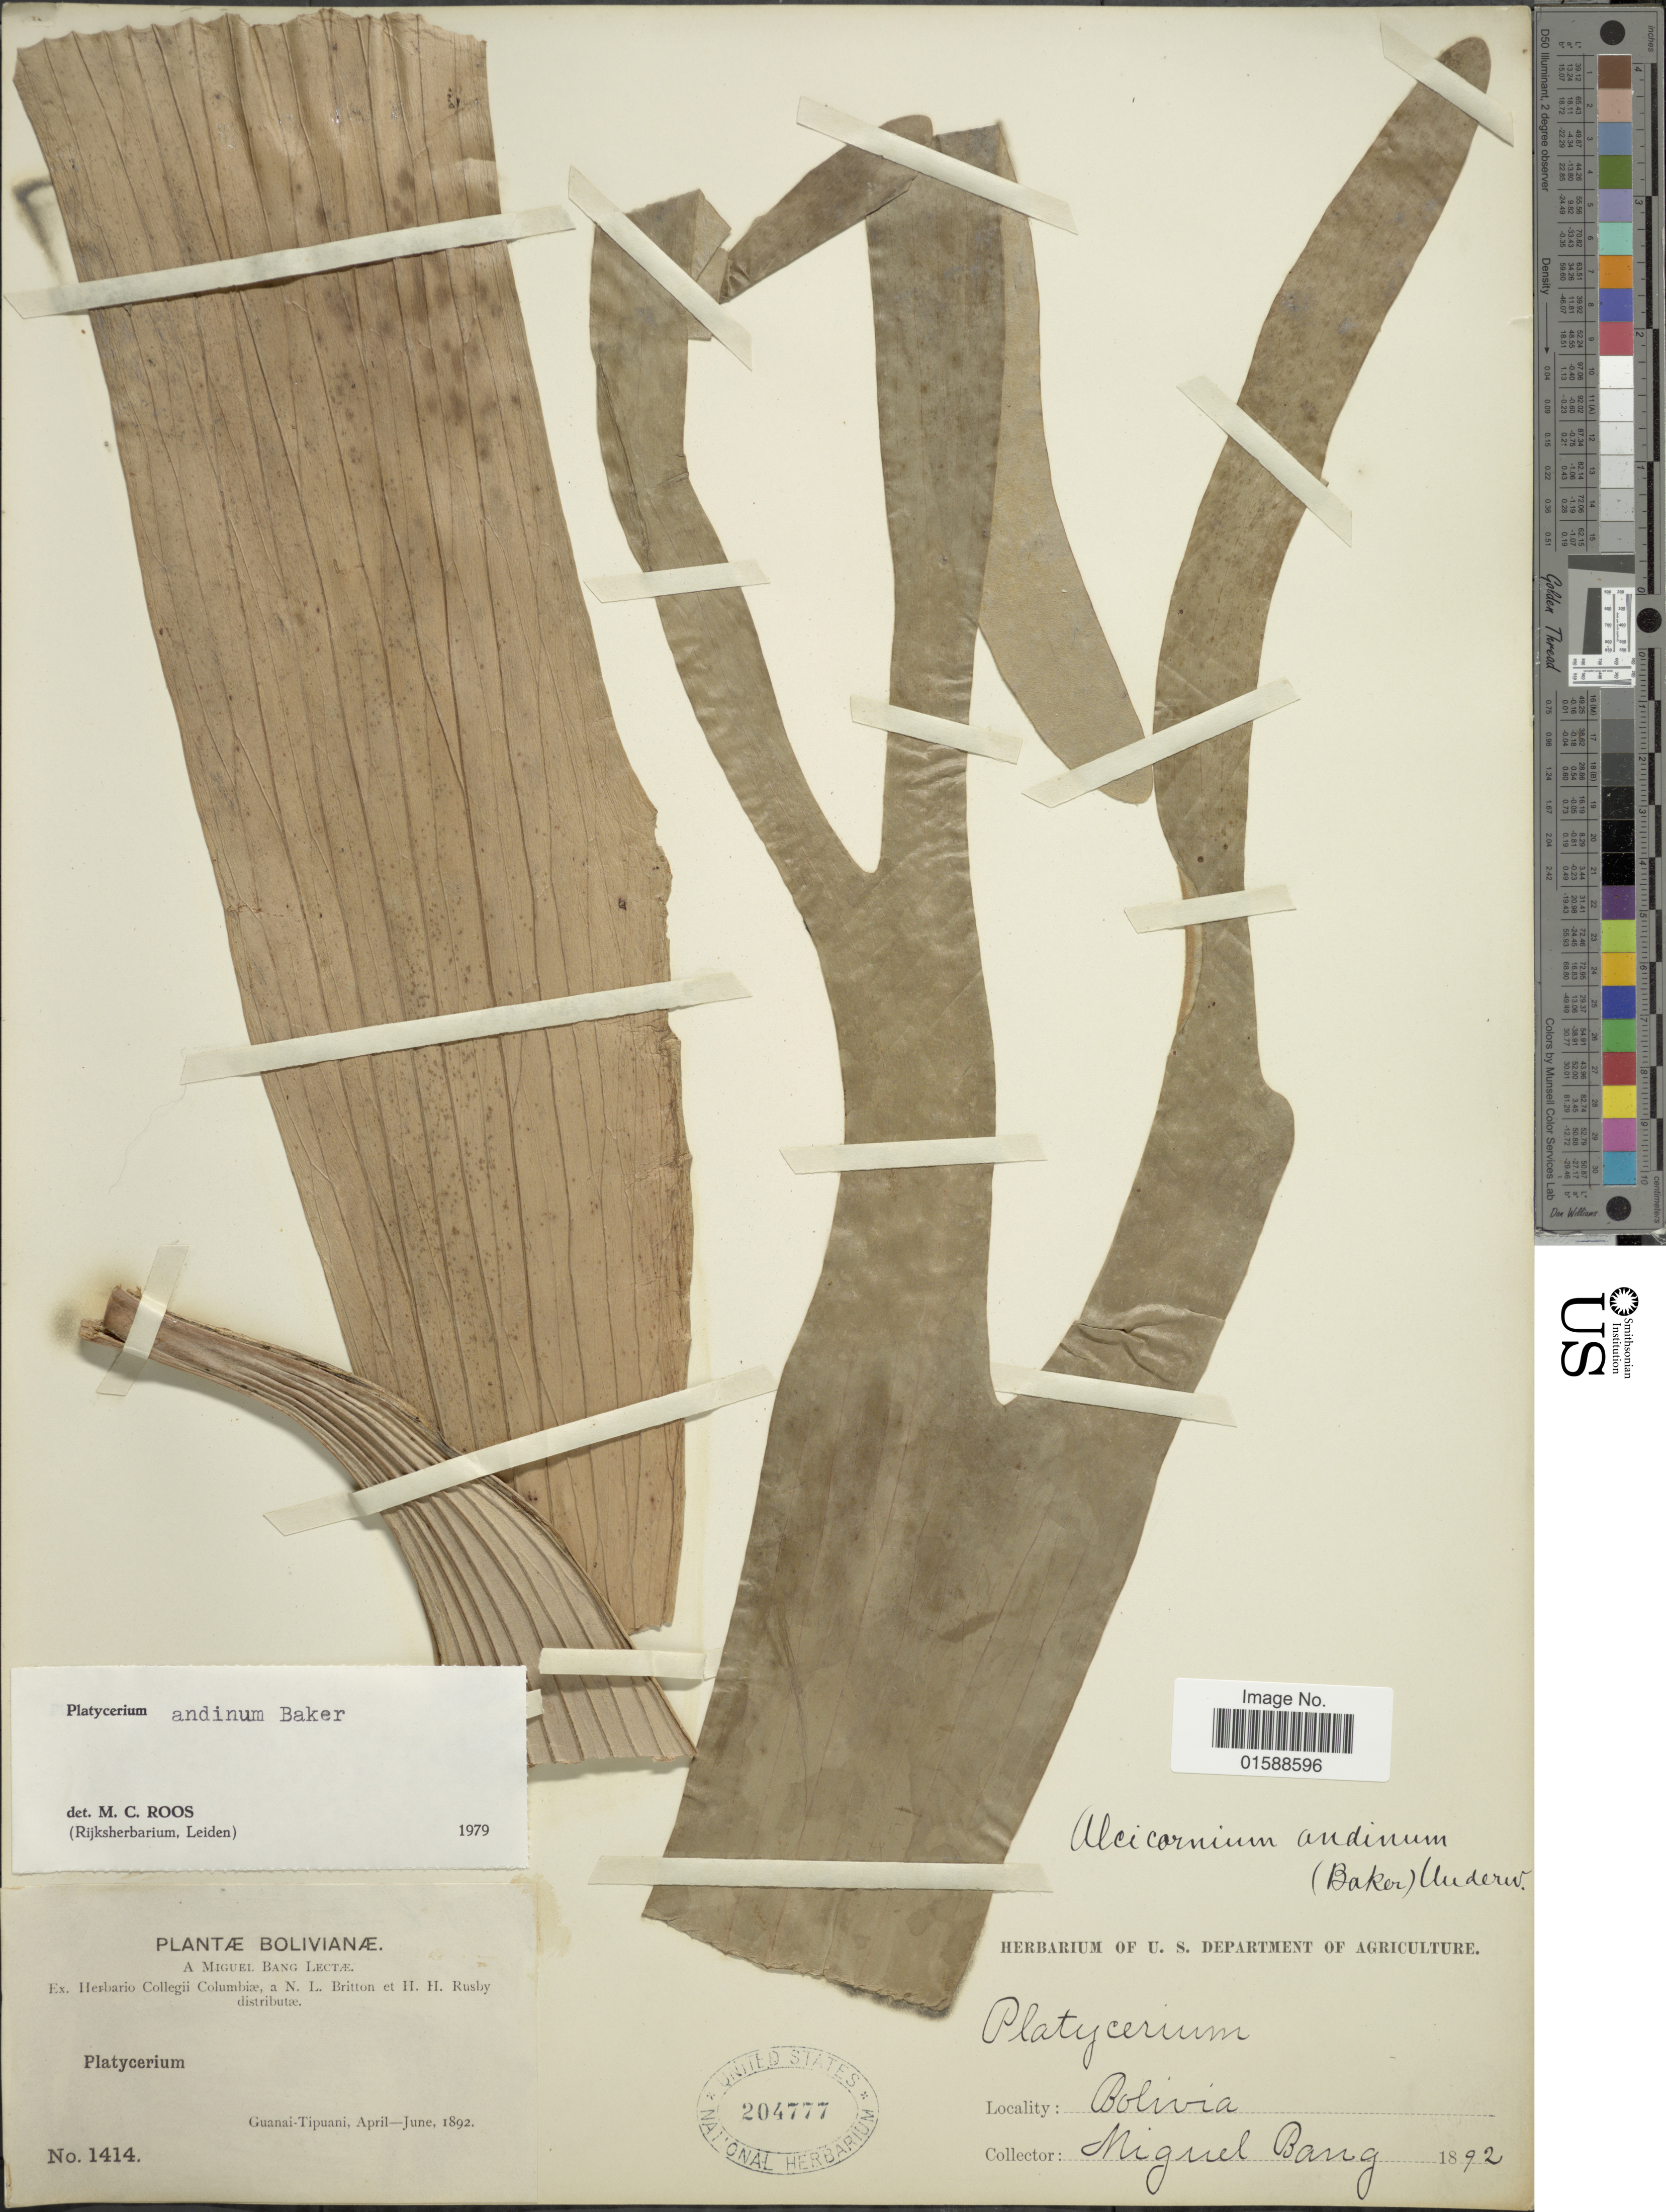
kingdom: Plantae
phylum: Tracheophyta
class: Polypodiopsida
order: Polypodiales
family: Polypodiaceae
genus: Platycerium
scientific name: Platycerium andinum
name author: Baker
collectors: M. Bang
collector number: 1414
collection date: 1892-04/1892-06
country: Bolivia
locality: Guanai-Tipuani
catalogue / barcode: US 204777